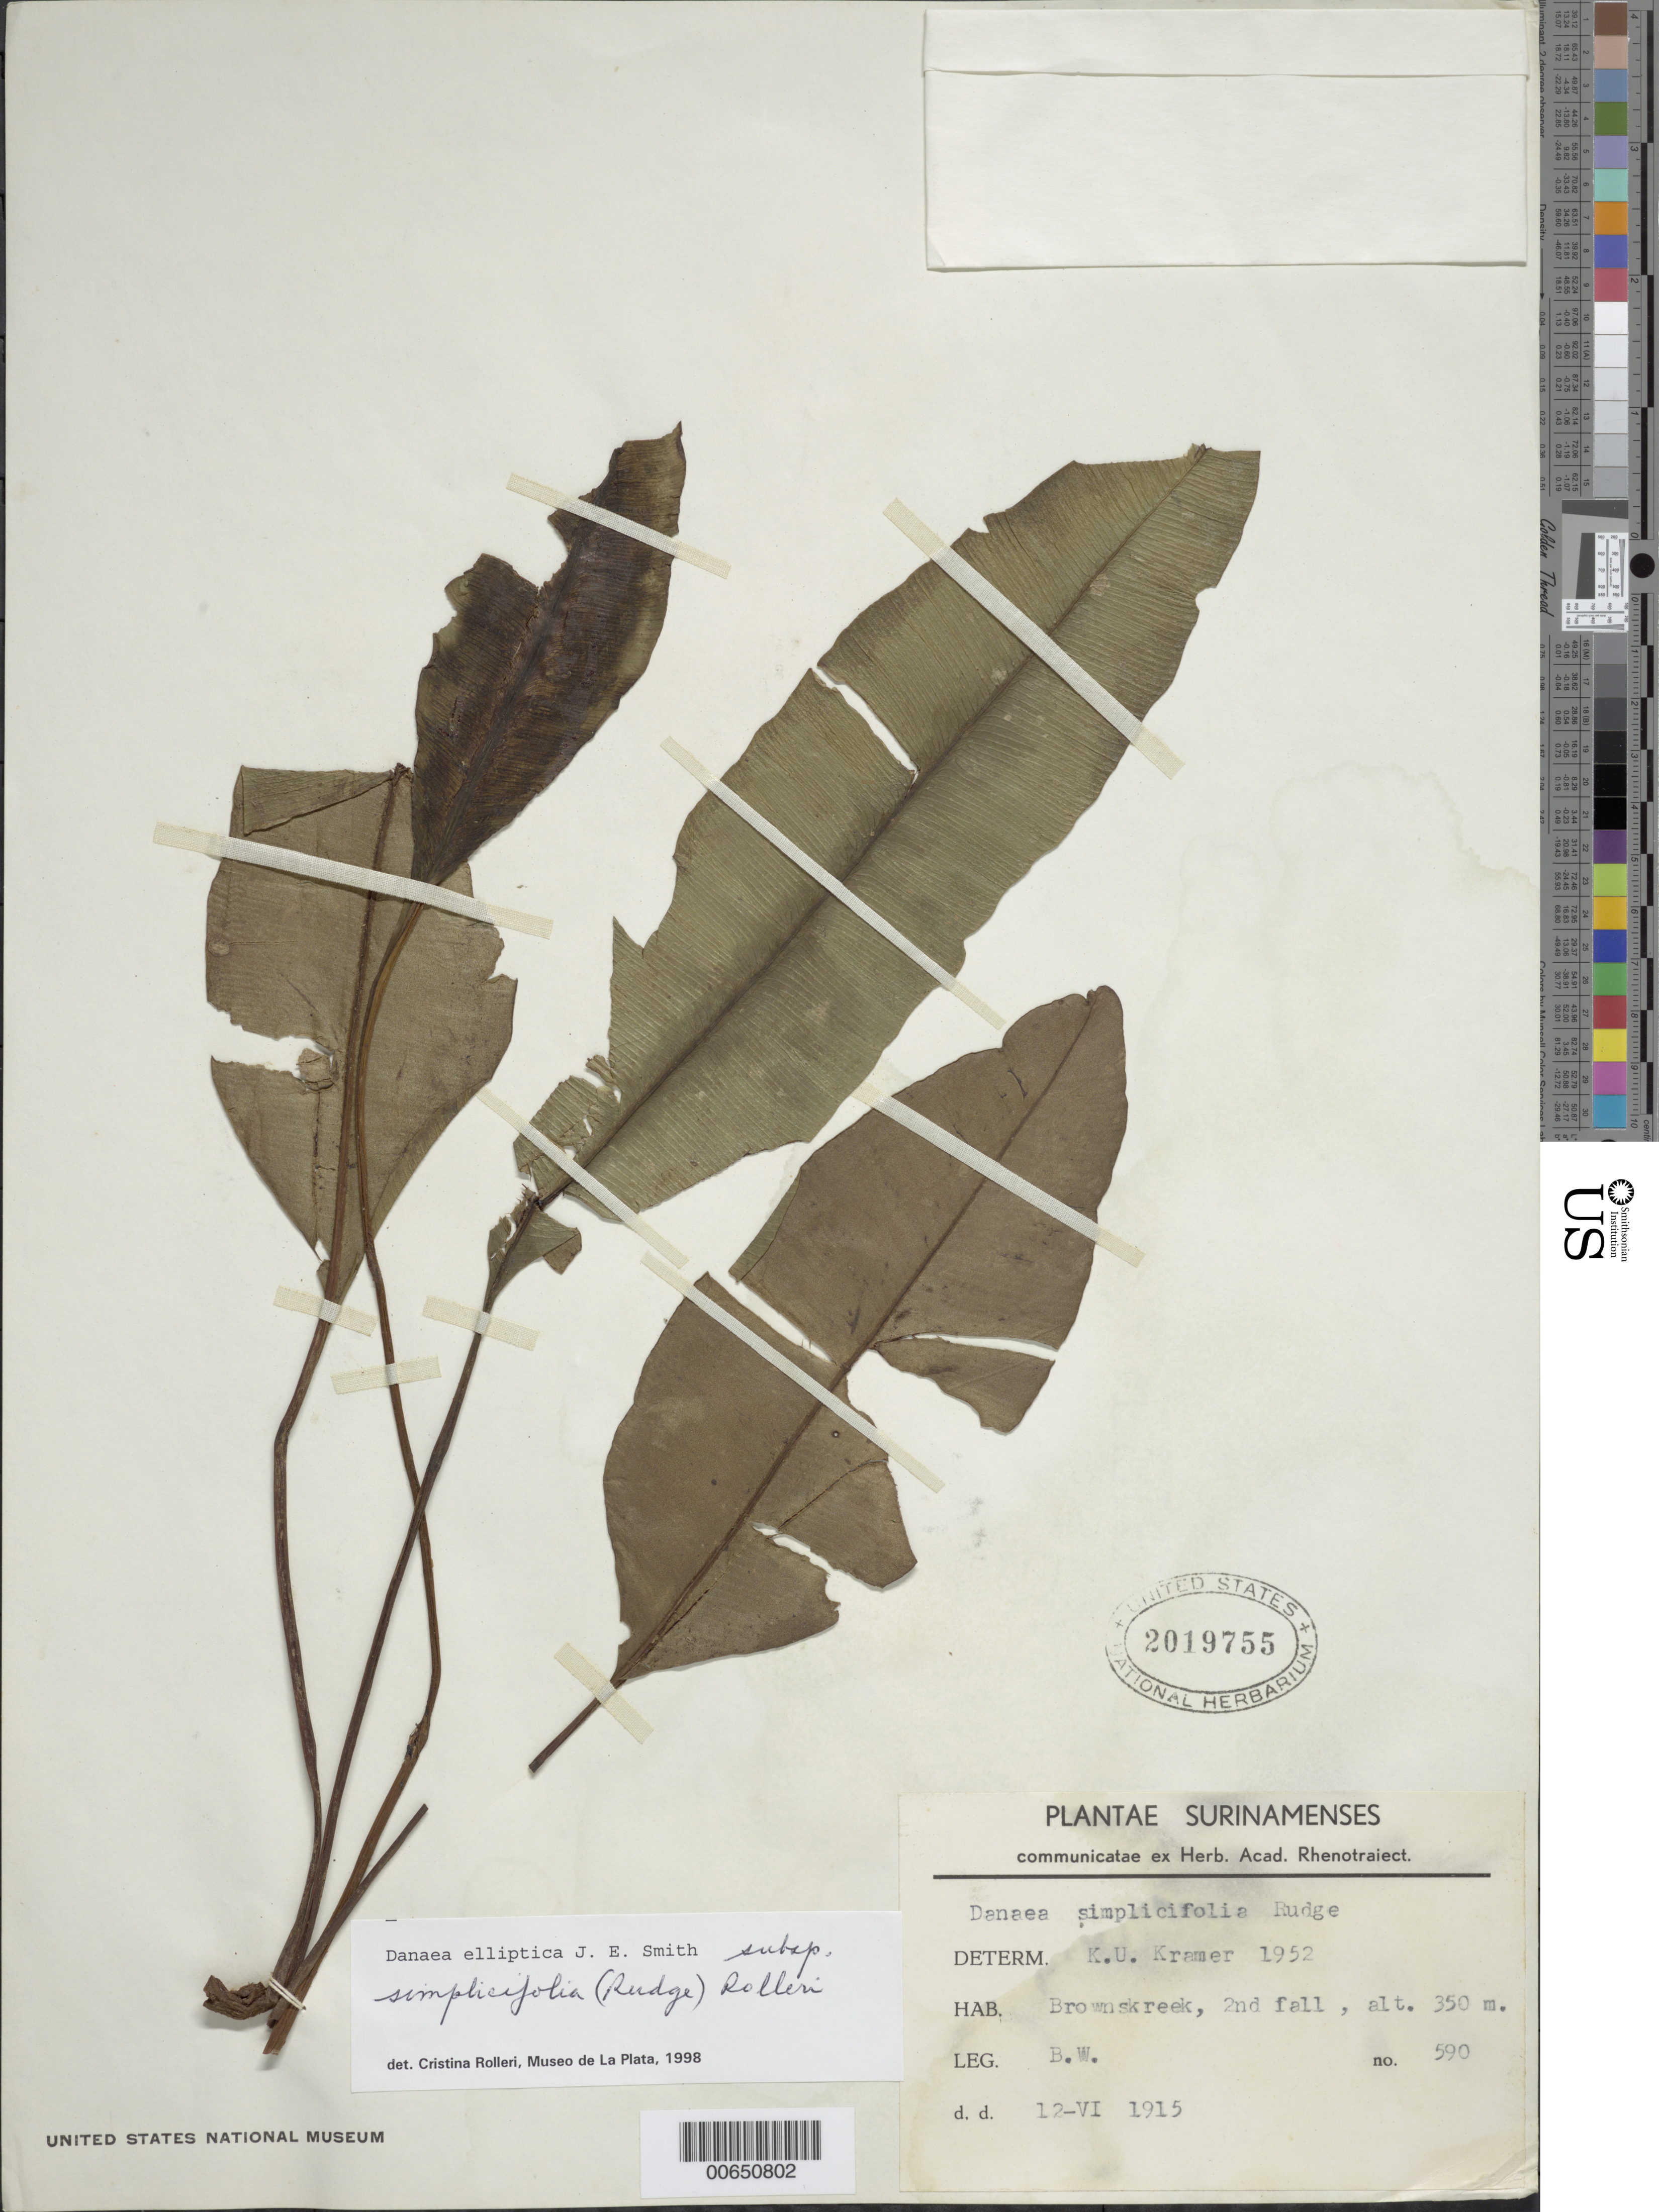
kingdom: Plantae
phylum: Tracheophyta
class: Polypodiopsida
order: Marattiales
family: Marattiaceae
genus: Danaea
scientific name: Danaea elliptica subsp. simplicifolia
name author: (Rudge) Rolleri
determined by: Rolleri, Cristina H.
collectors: Collector illegible, G. Stahel & -. Gonggrijp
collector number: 590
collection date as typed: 12-Jun-15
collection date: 1915-06-12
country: Suriname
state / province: Brokopondo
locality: Brownskreek, 2nd fall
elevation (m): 350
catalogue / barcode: US 2019755